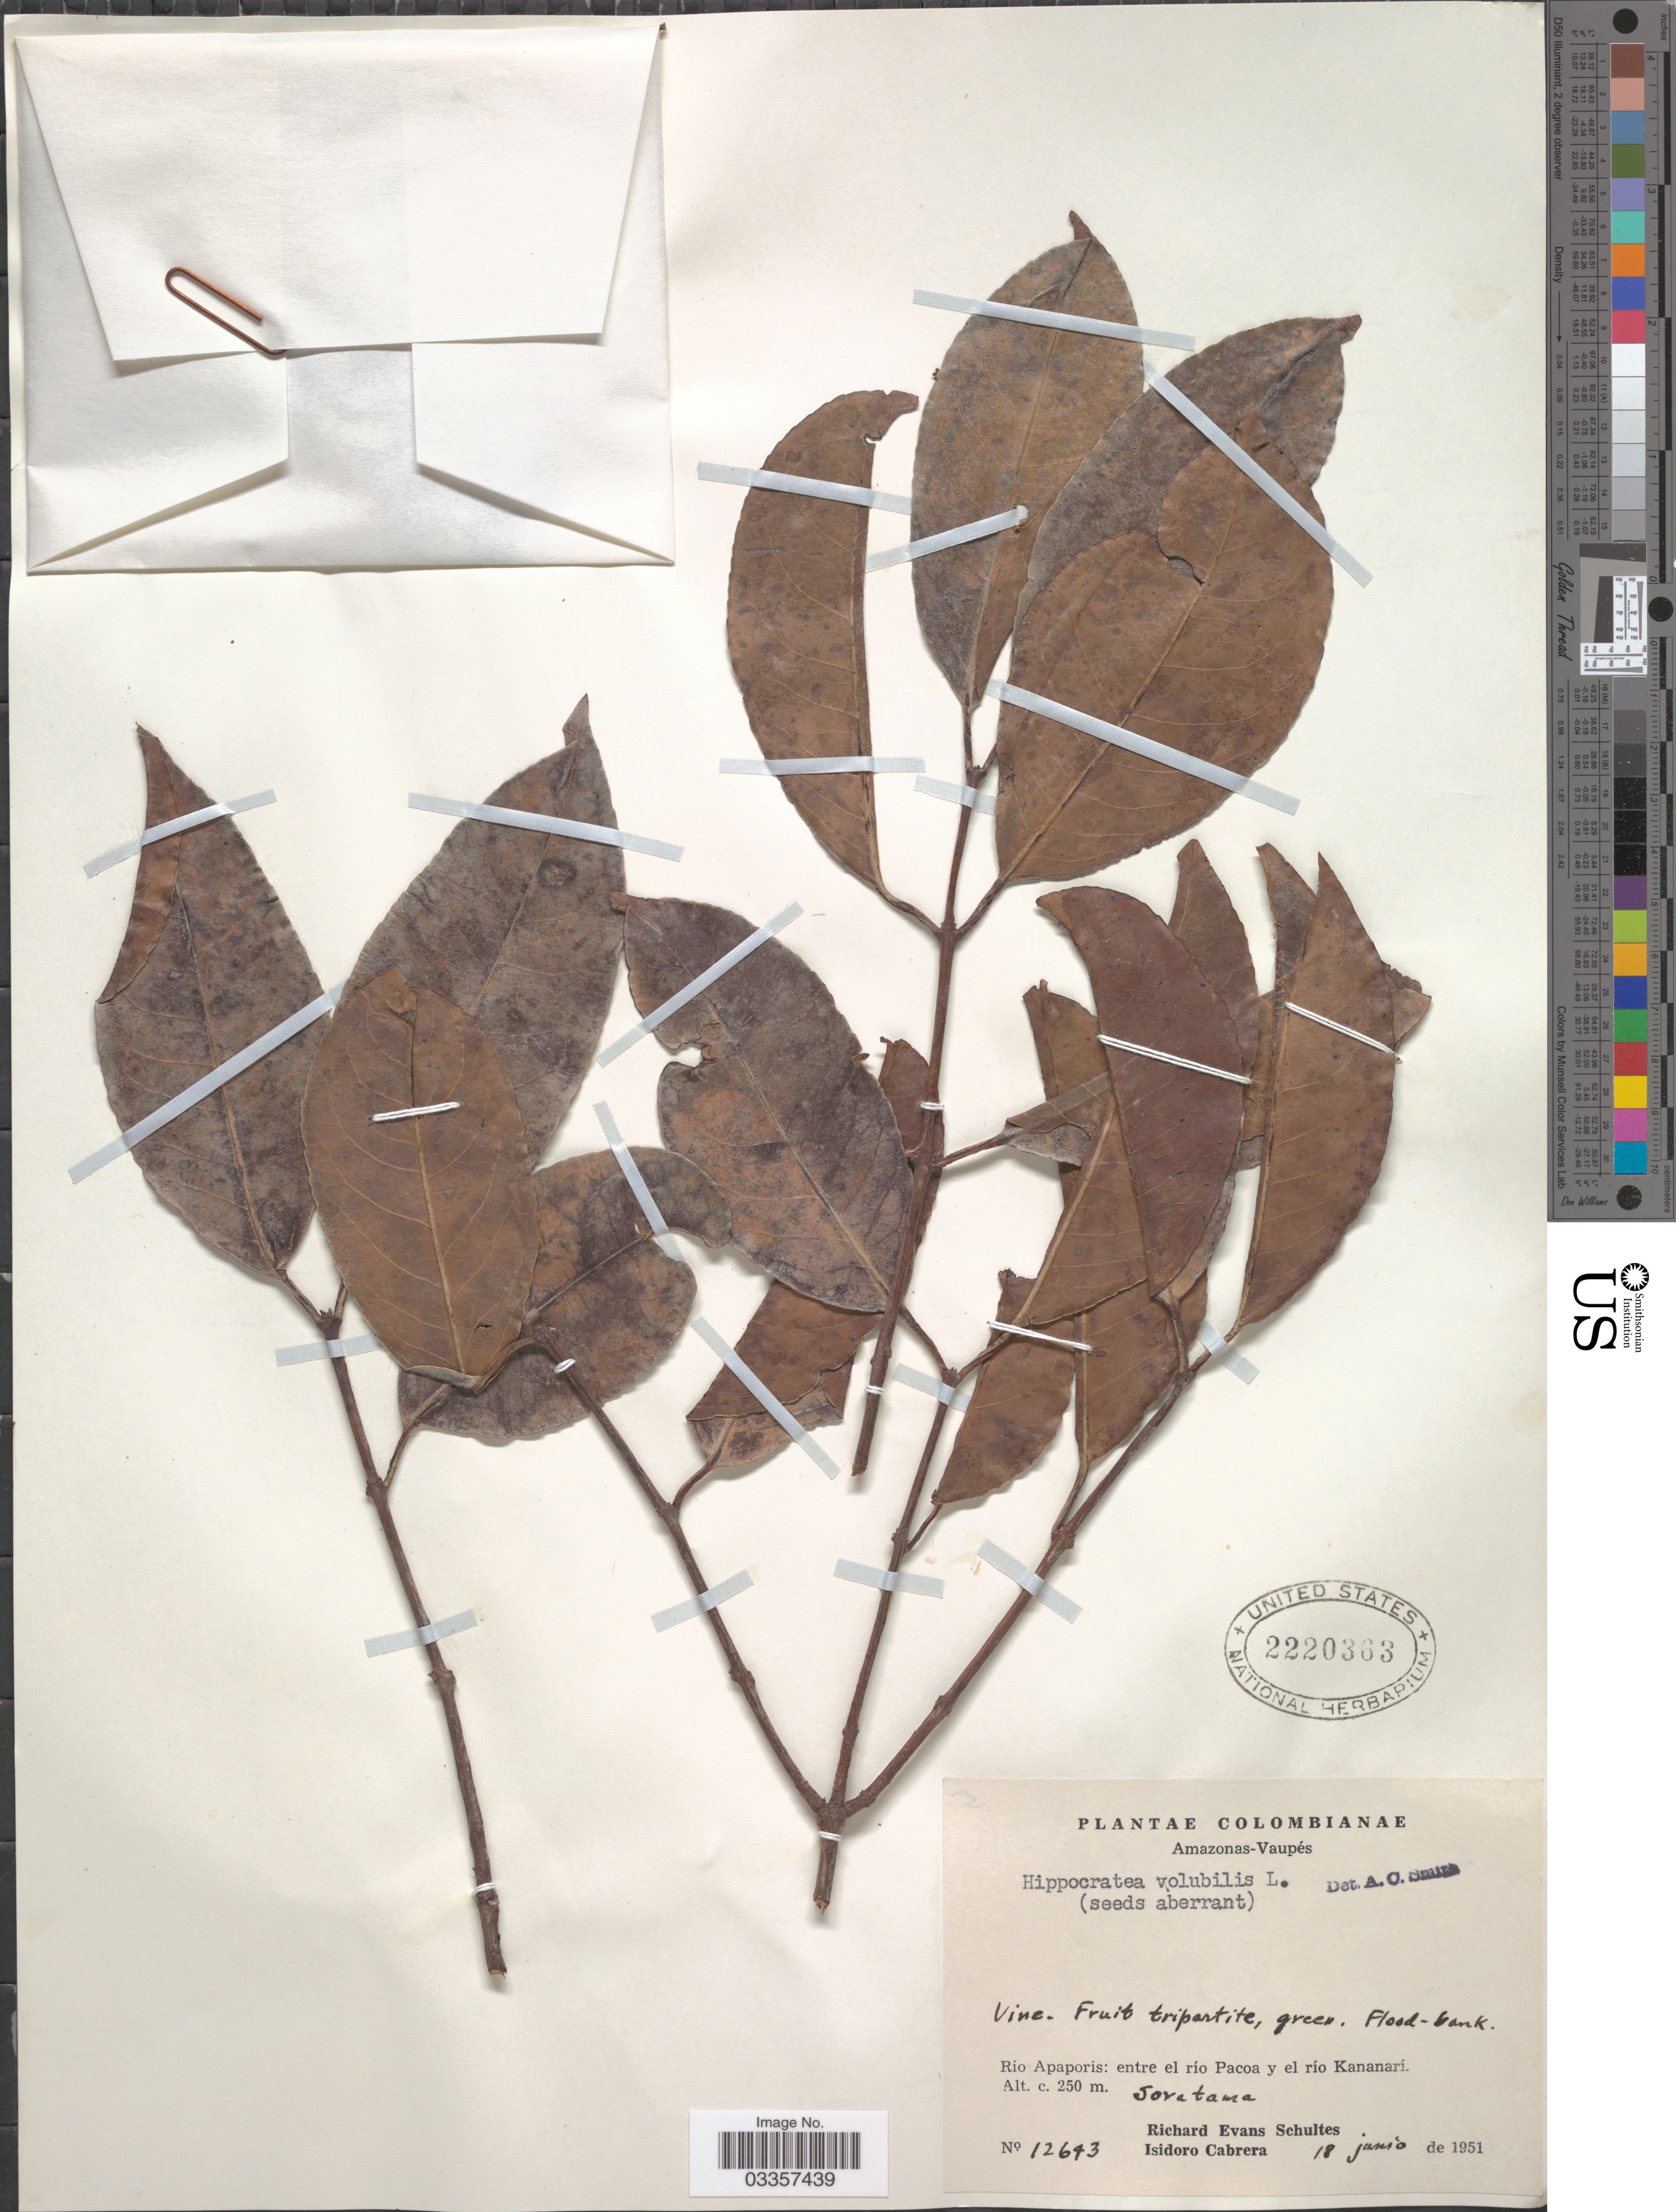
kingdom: Plantae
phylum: Tracheophyta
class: Magnoliopsida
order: Celastrales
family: Celastraceae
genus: Hippocratea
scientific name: Hippocratea volubilis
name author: L.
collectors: R. E. Schultes & I. Cabrera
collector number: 12643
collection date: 1951-06-18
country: Colombia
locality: Amazonas-Vaupés. Río Apaporis: entre el río Pacoa y el río Kananarí. Soratama.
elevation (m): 250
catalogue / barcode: US 2220363